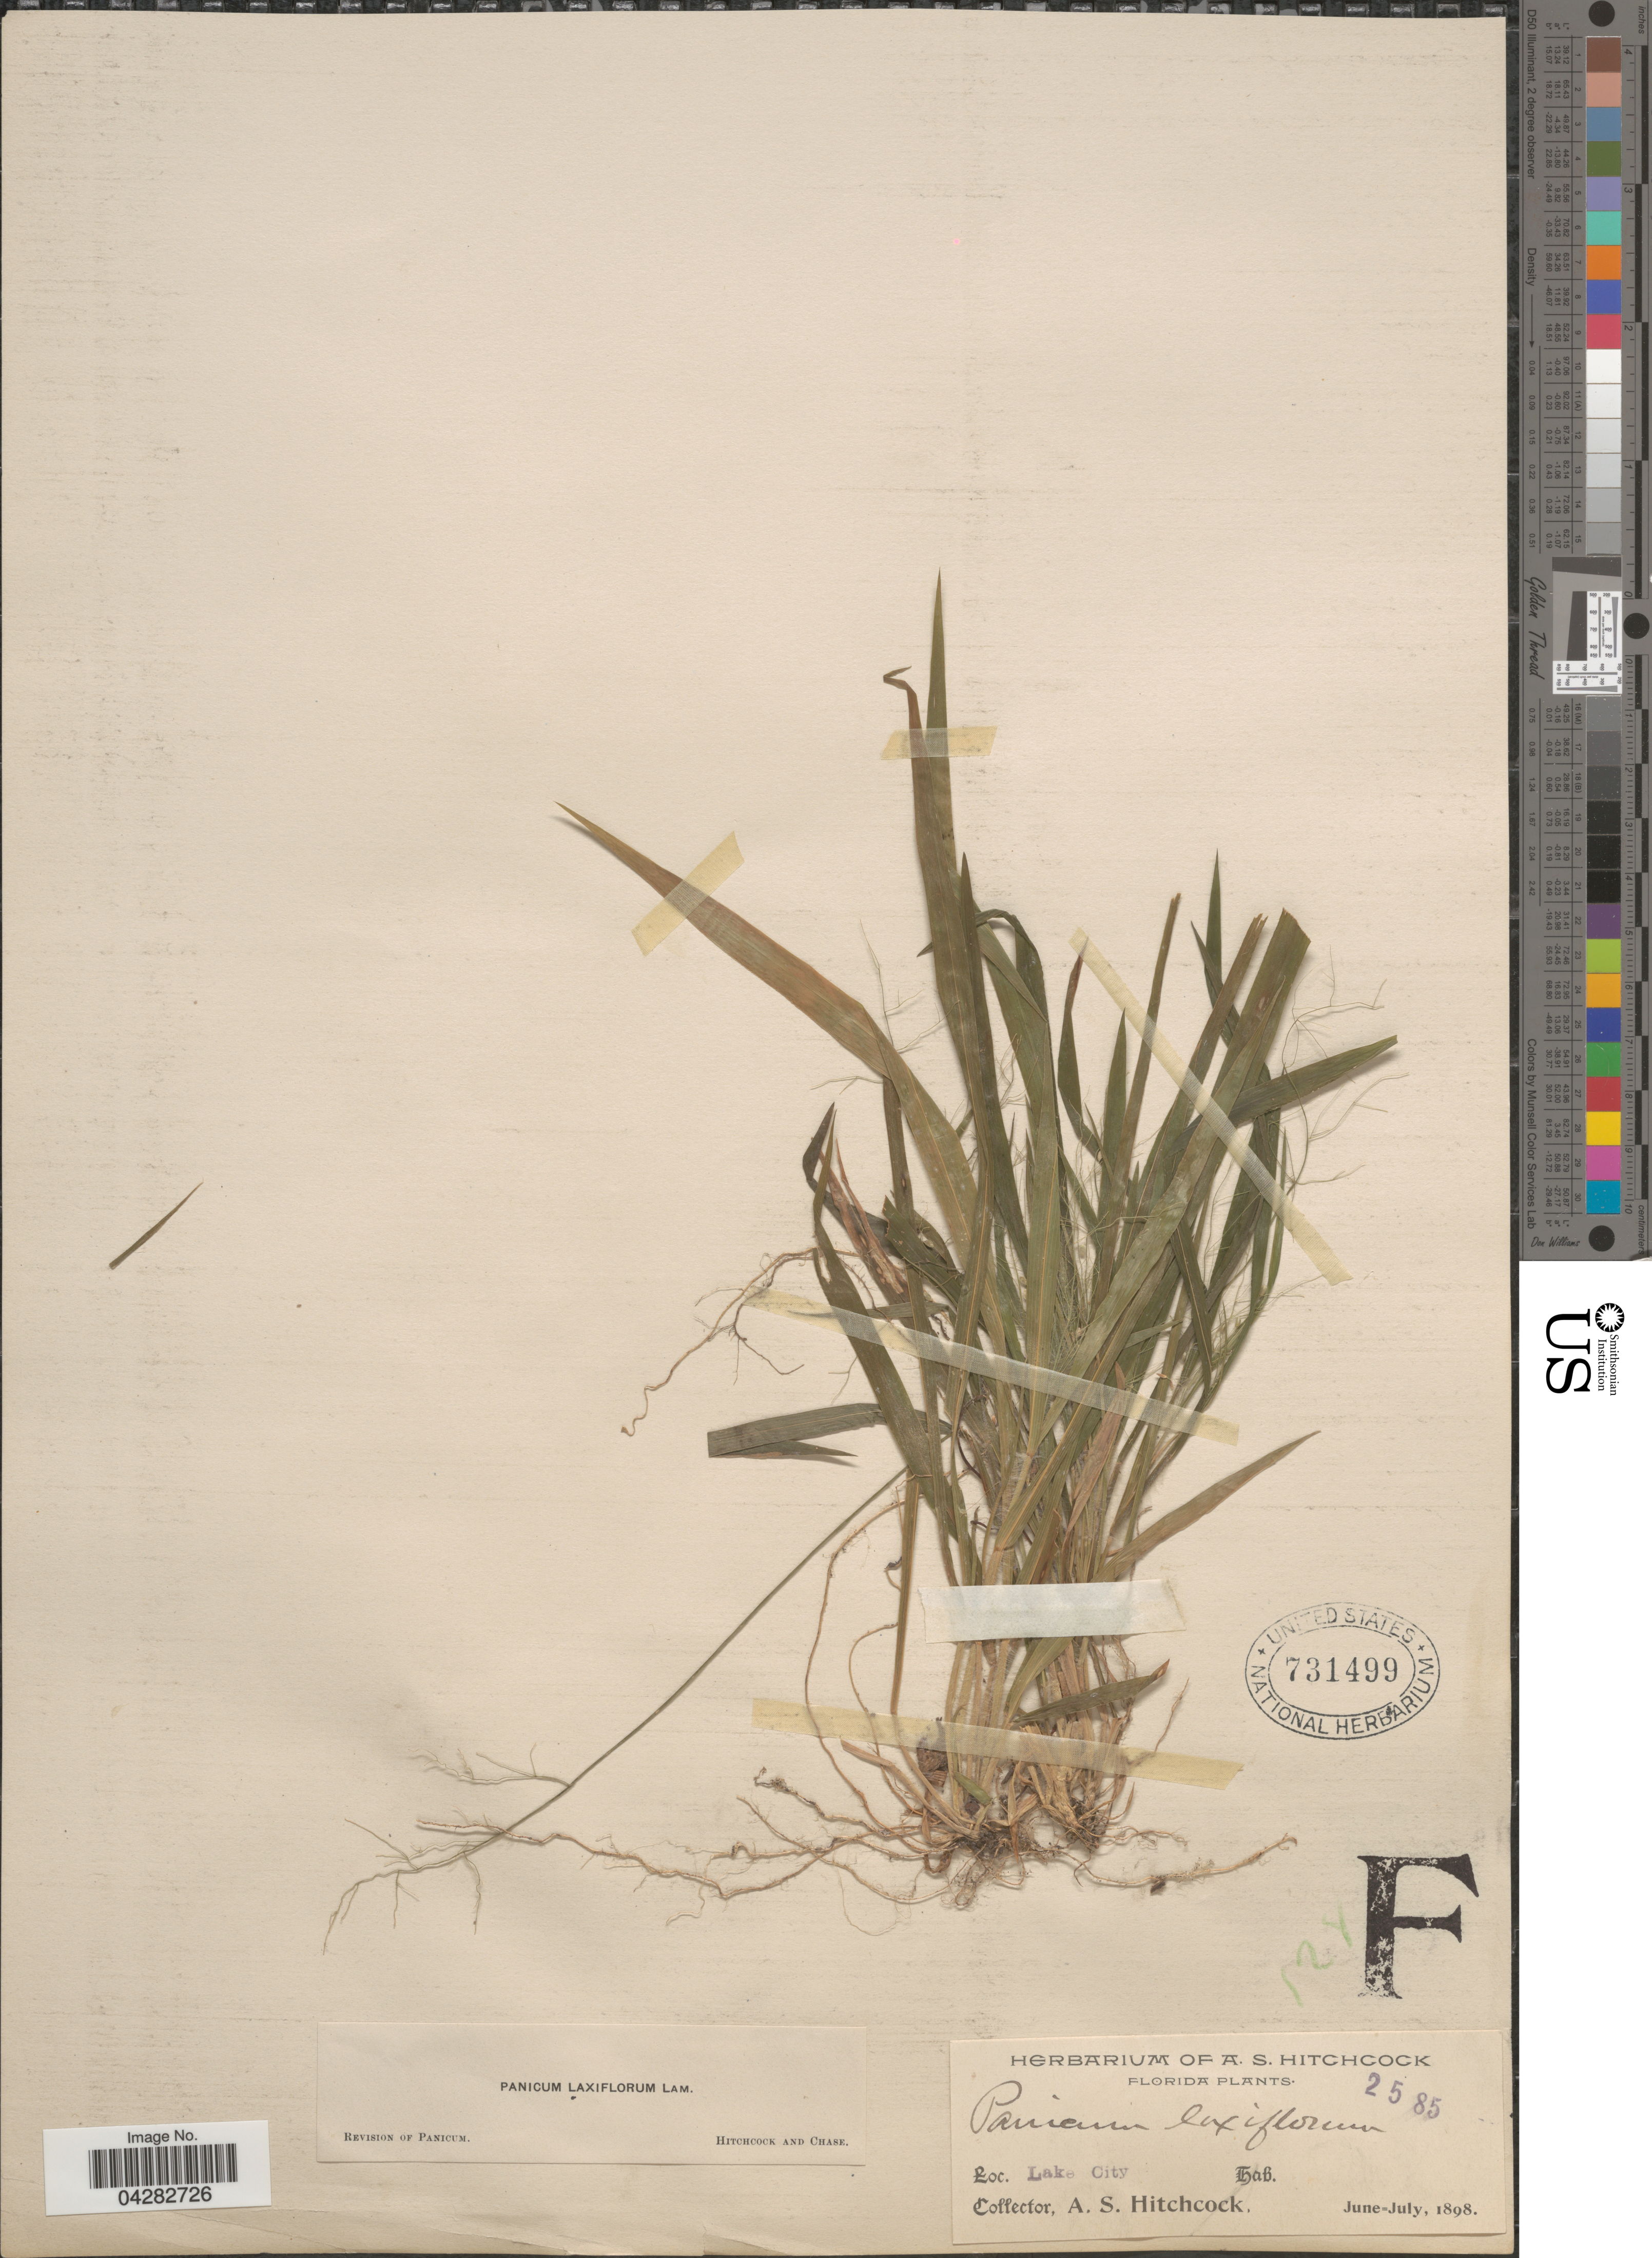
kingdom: Plantae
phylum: Tracheophyta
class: Liliopsida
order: Poales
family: Poaceae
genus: Dichanthelium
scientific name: Dichanthelium laxiflorum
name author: (Lam.) Gould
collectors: A. S. Hitchcock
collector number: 2585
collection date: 1898-06/1898-07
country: United States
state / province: Florida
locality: Lake City.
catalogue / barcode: US 731499